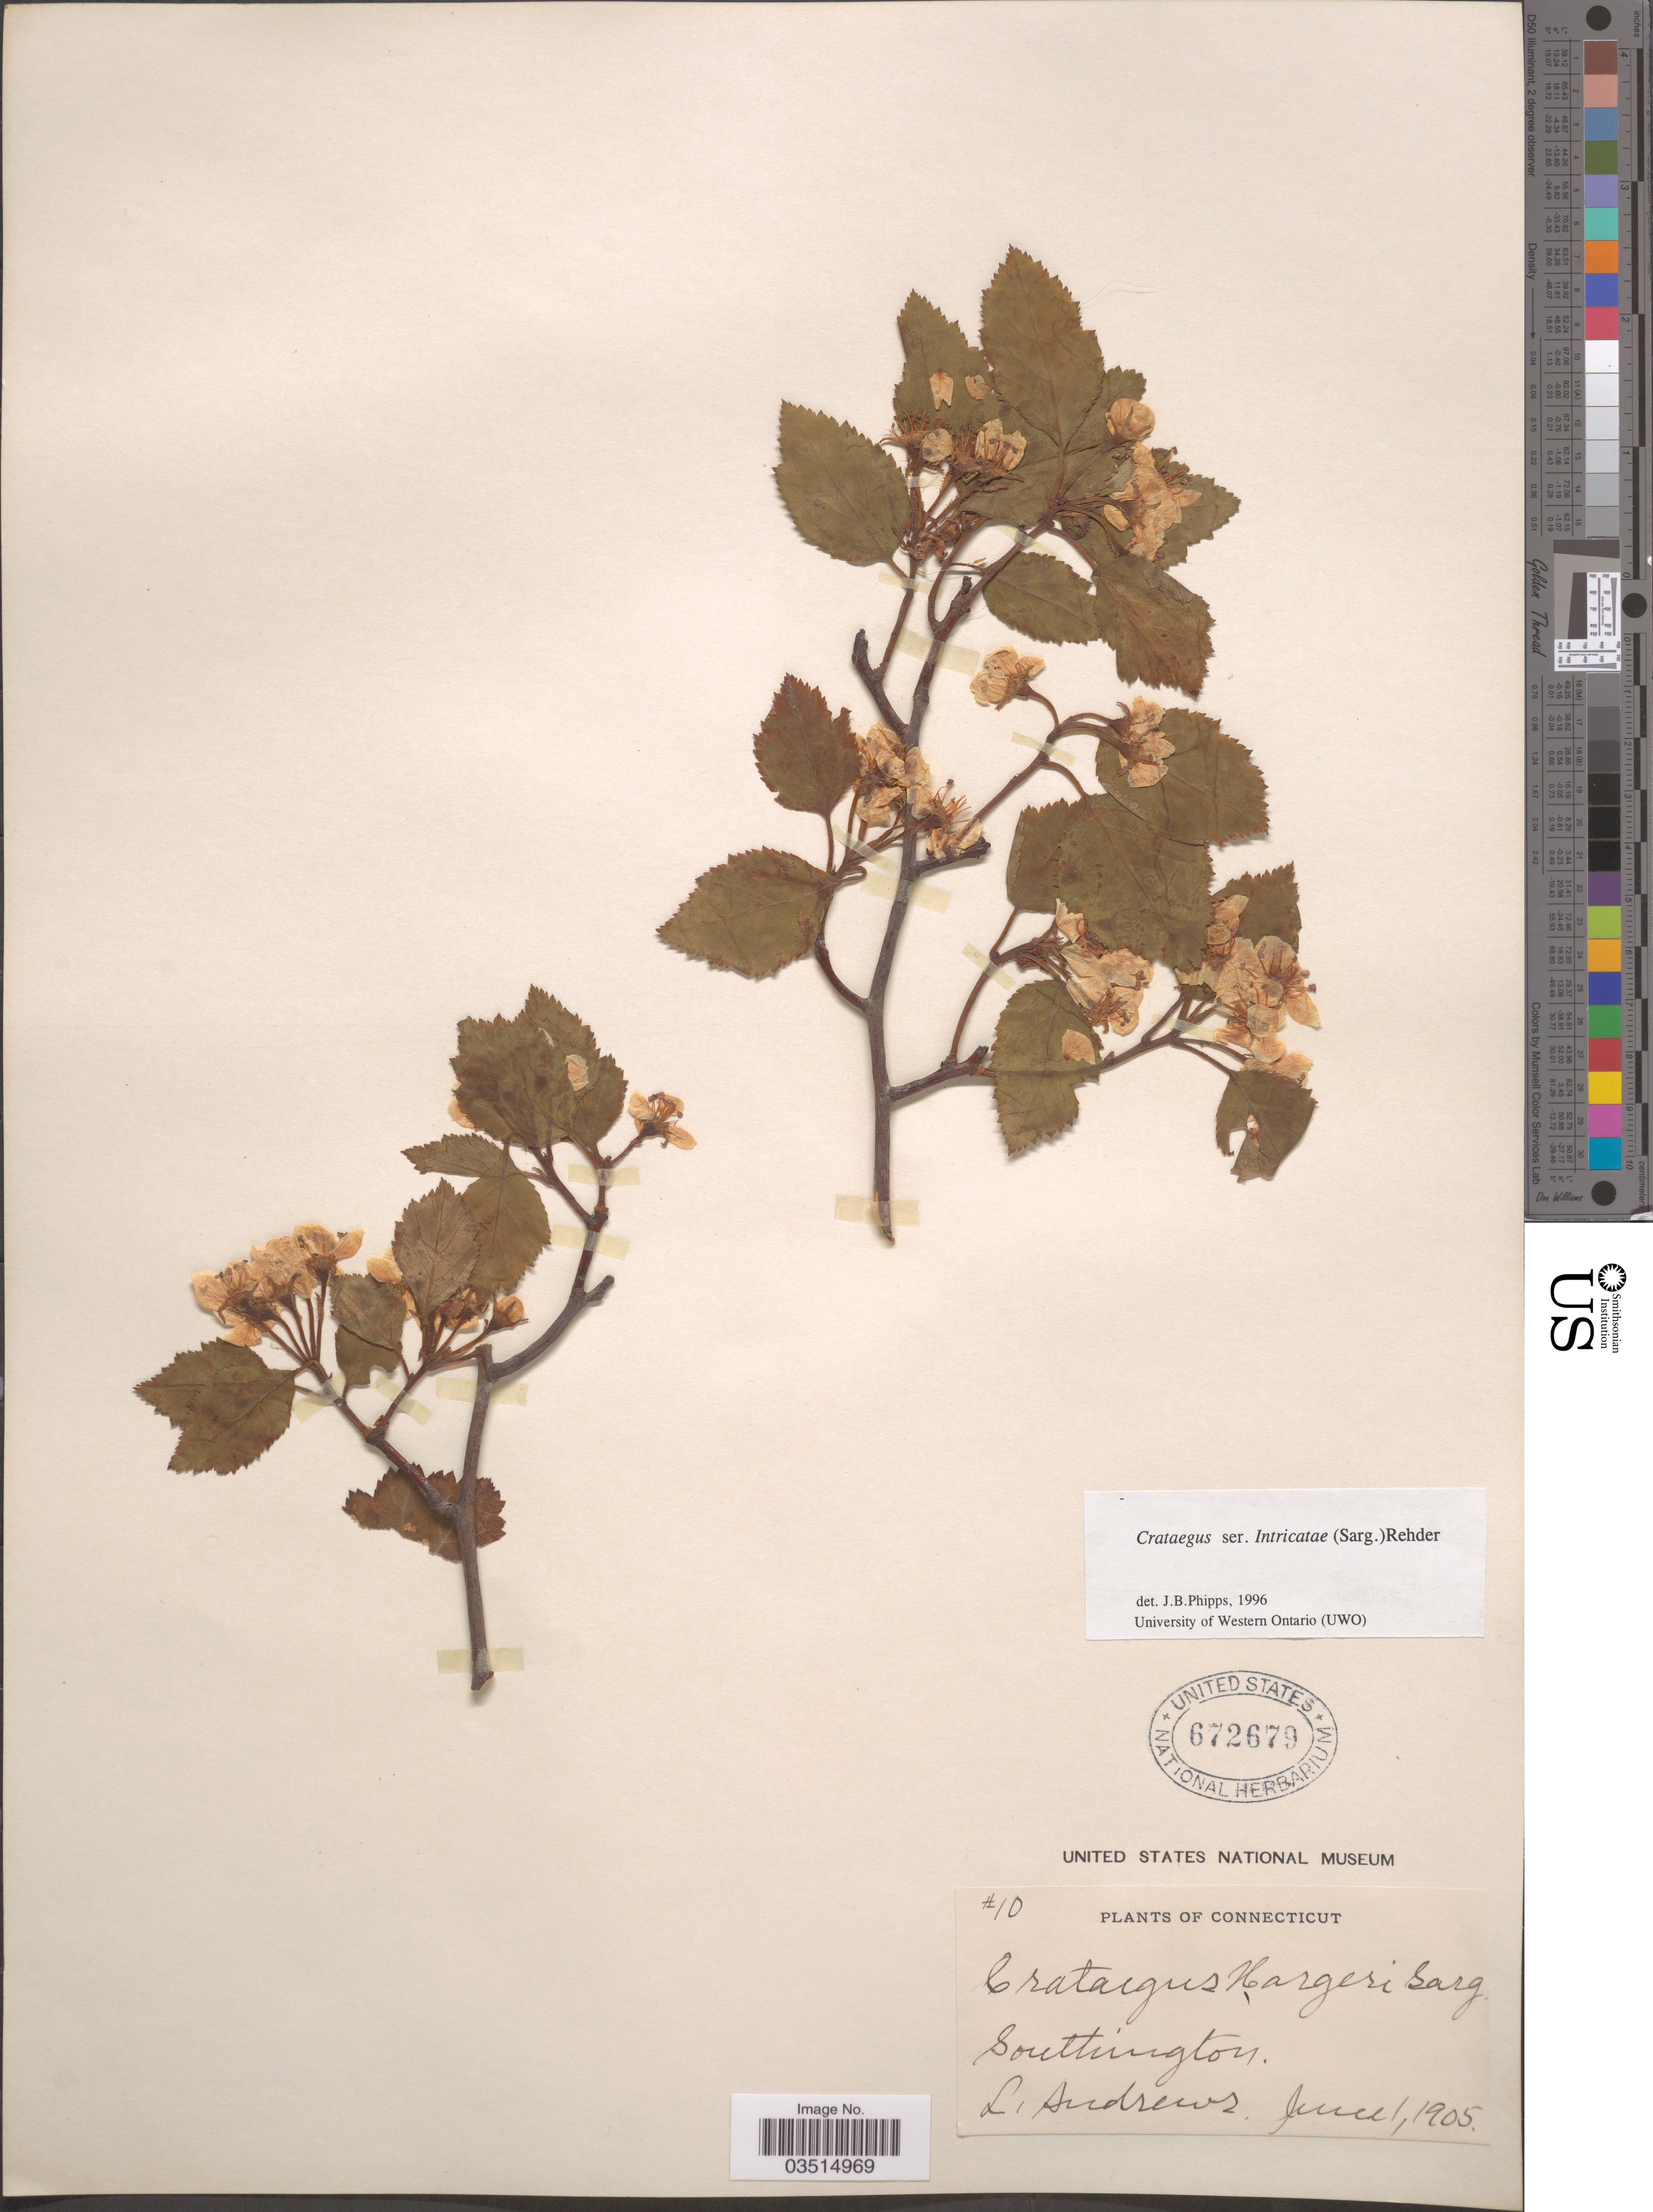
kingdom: Plantae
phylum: Tracheophyta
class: Magnoliopsida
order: Rosales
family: Rosaceae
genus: Crataegus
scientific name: Crataegus hargeri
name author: Sarg.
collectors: L. Andrews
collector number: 10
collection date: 1905-06-01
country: United States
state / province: Connecticut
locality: Southington.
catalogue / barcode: US 672679